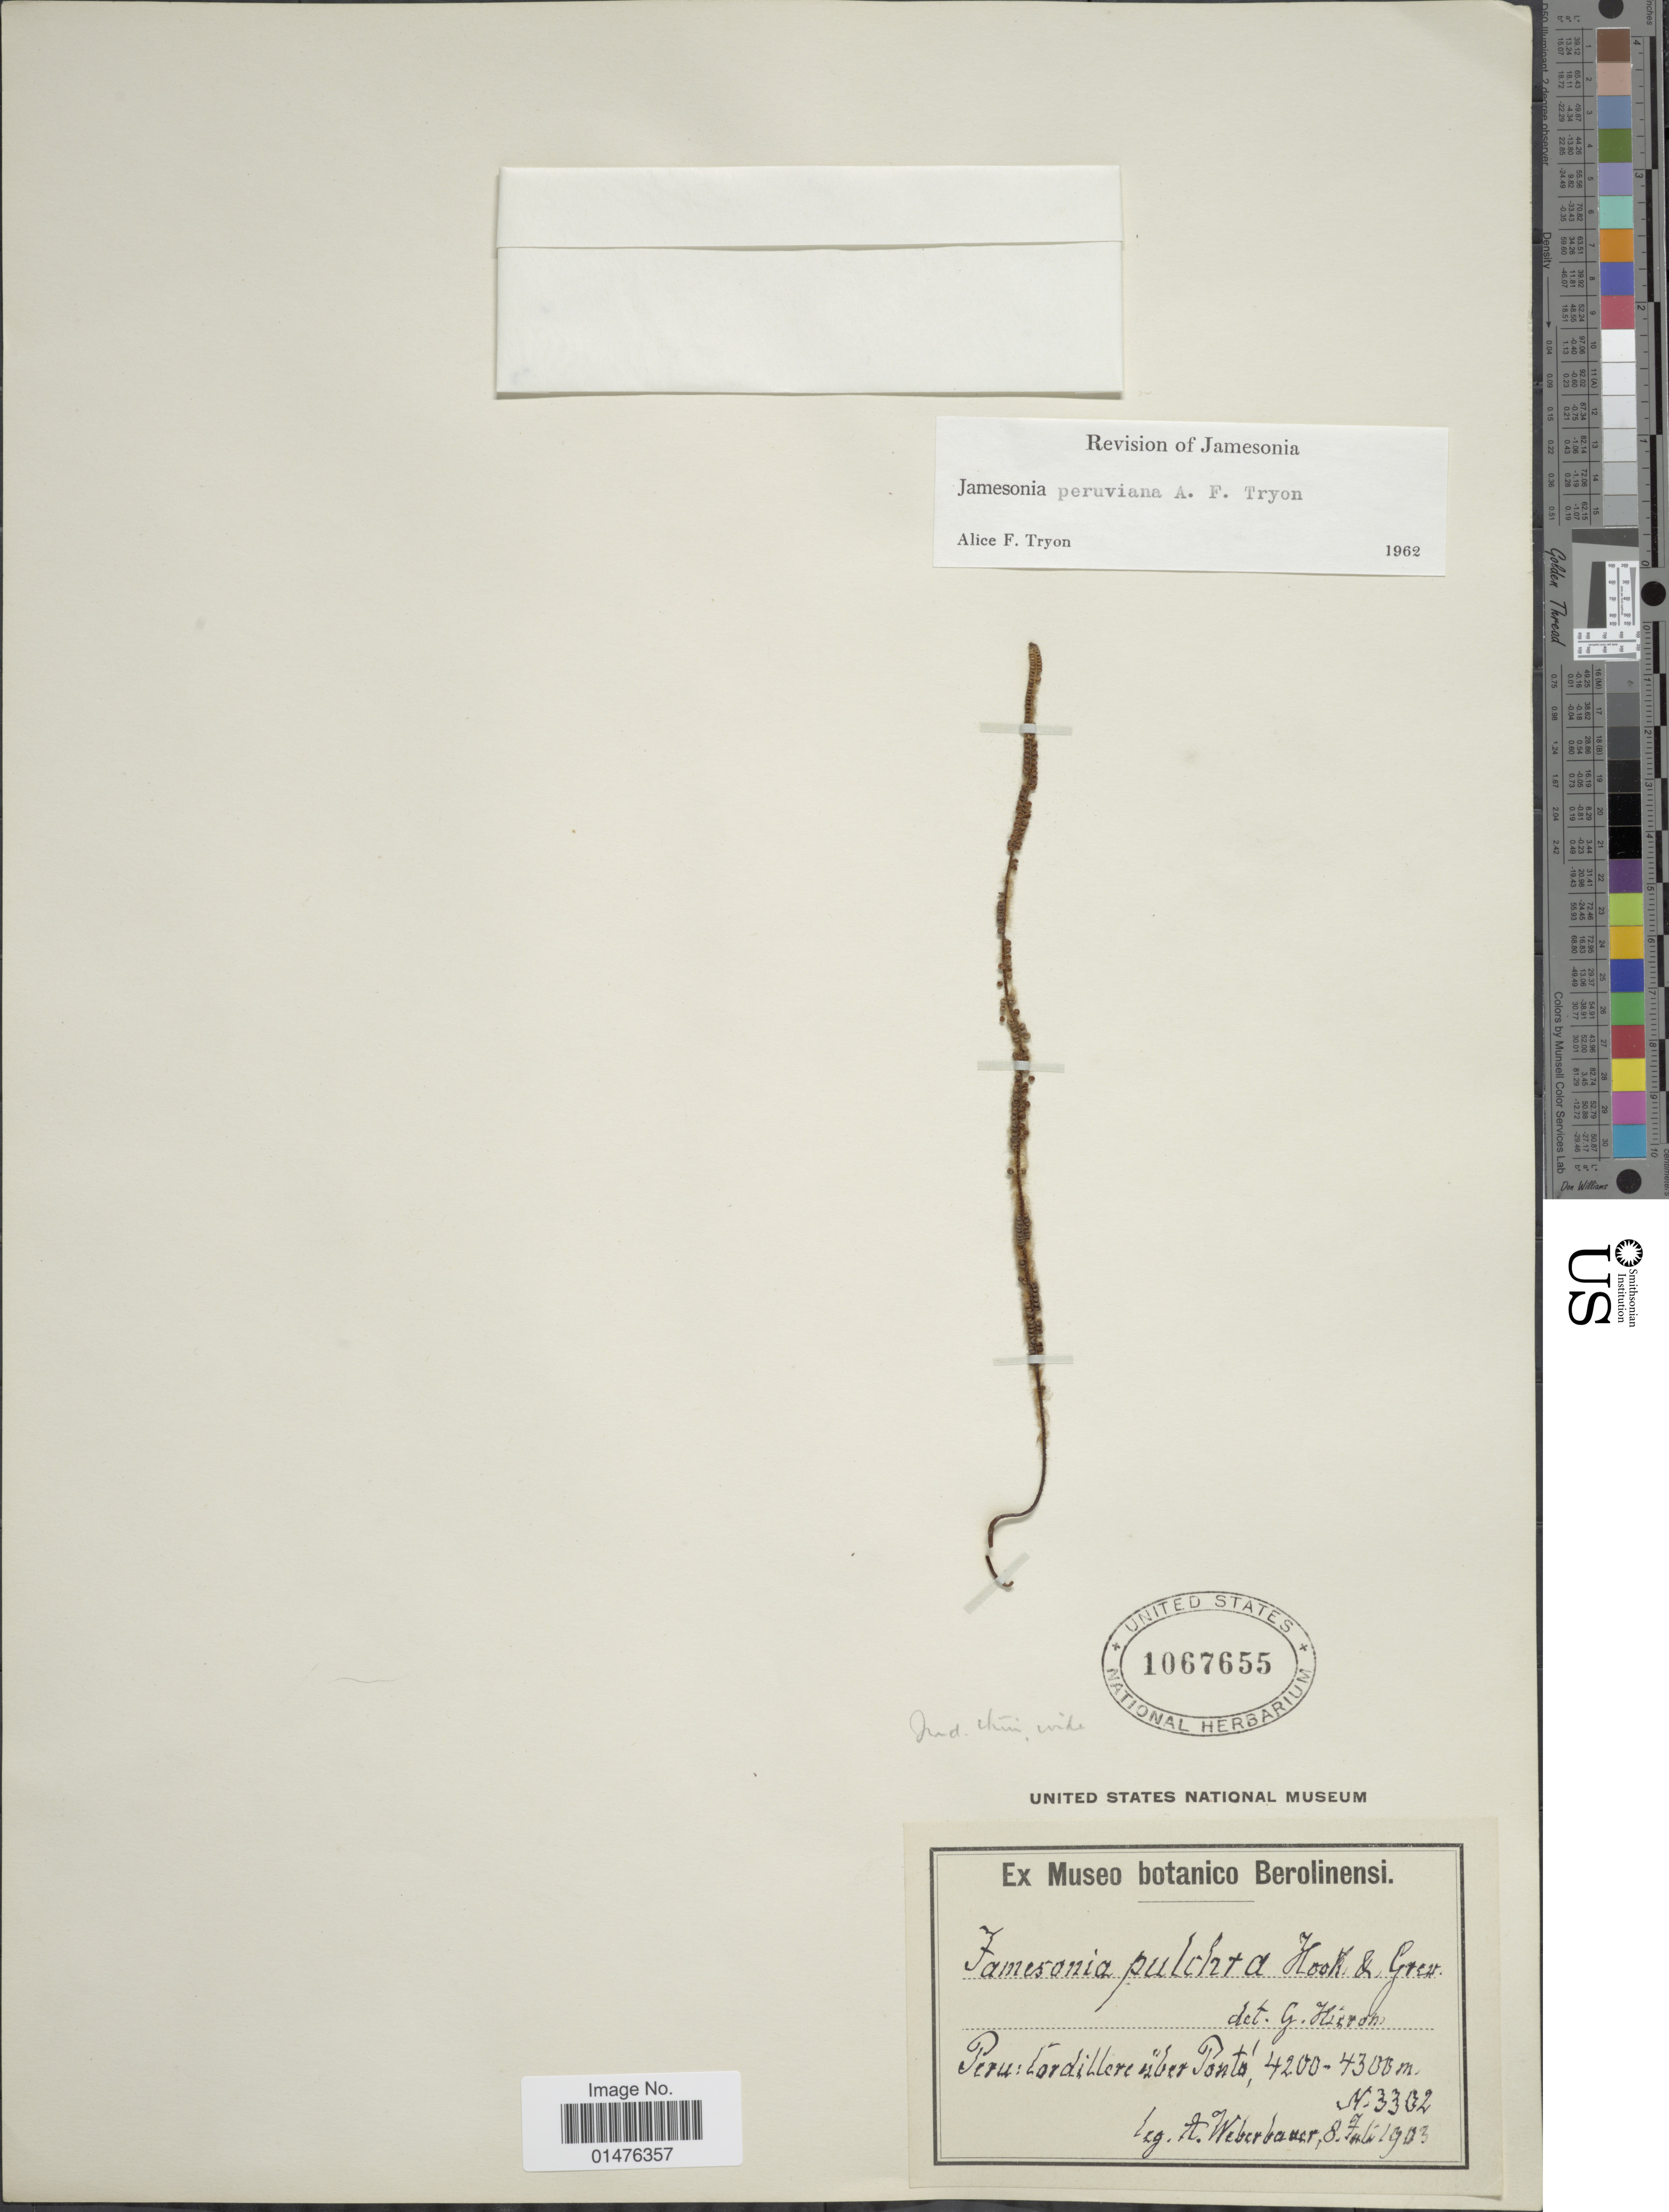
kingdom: Plantae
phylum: Tracheophyta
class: Polypodiopsida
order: Polypodiales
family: Pteridaceae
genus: Jamesonia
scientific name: Jamesonia peruviana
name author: A.F. Tryon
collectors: A. Weberbauer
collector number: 3302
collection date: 1903-07-08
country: Peru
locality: Corillera über Ponta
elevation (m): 4200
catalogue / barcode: US 1067655